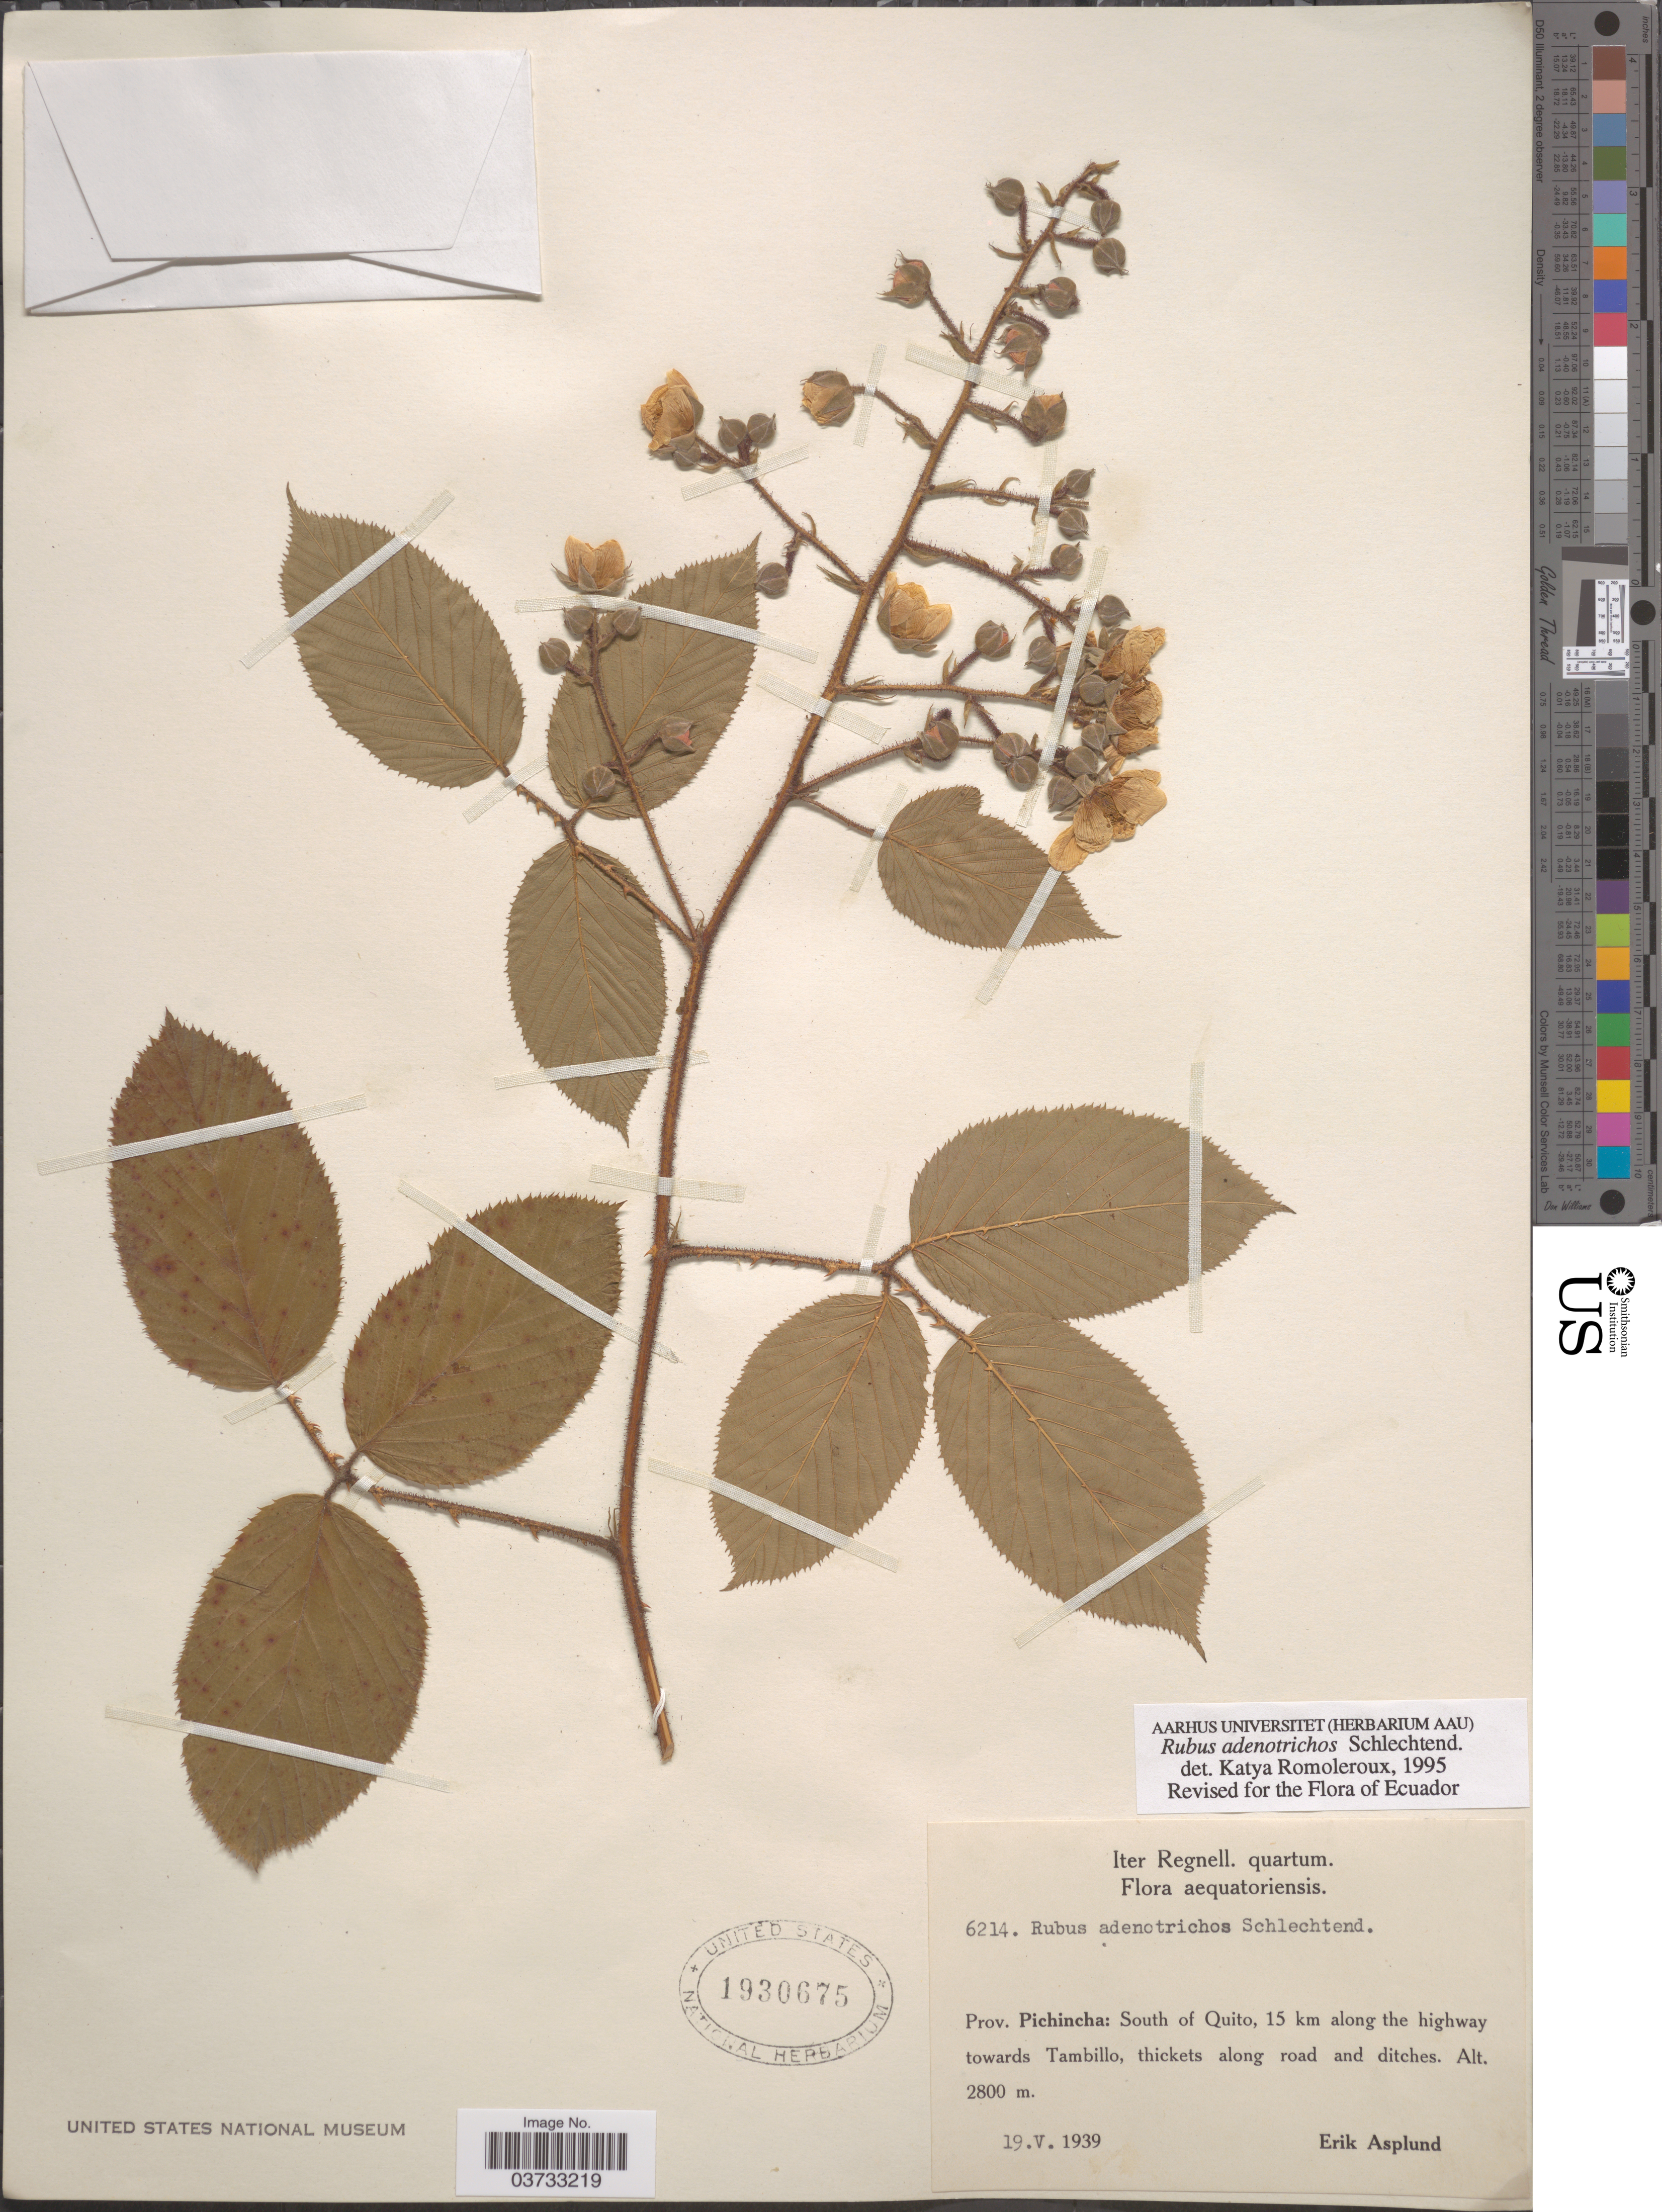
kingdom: Plantae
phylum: Tracheophyta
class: Magnoliopsida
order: Rosales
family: Rosaceae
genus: Rubus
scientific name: Rubus adenotrichos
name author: Schltdl.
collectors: E. Asplund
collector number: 6214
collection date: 1939-05-19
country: Ecuador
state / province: Pichincha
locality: South of Quito, 15 km along the highway towards Tambillo.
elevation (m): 2800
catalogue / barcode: US 1930675